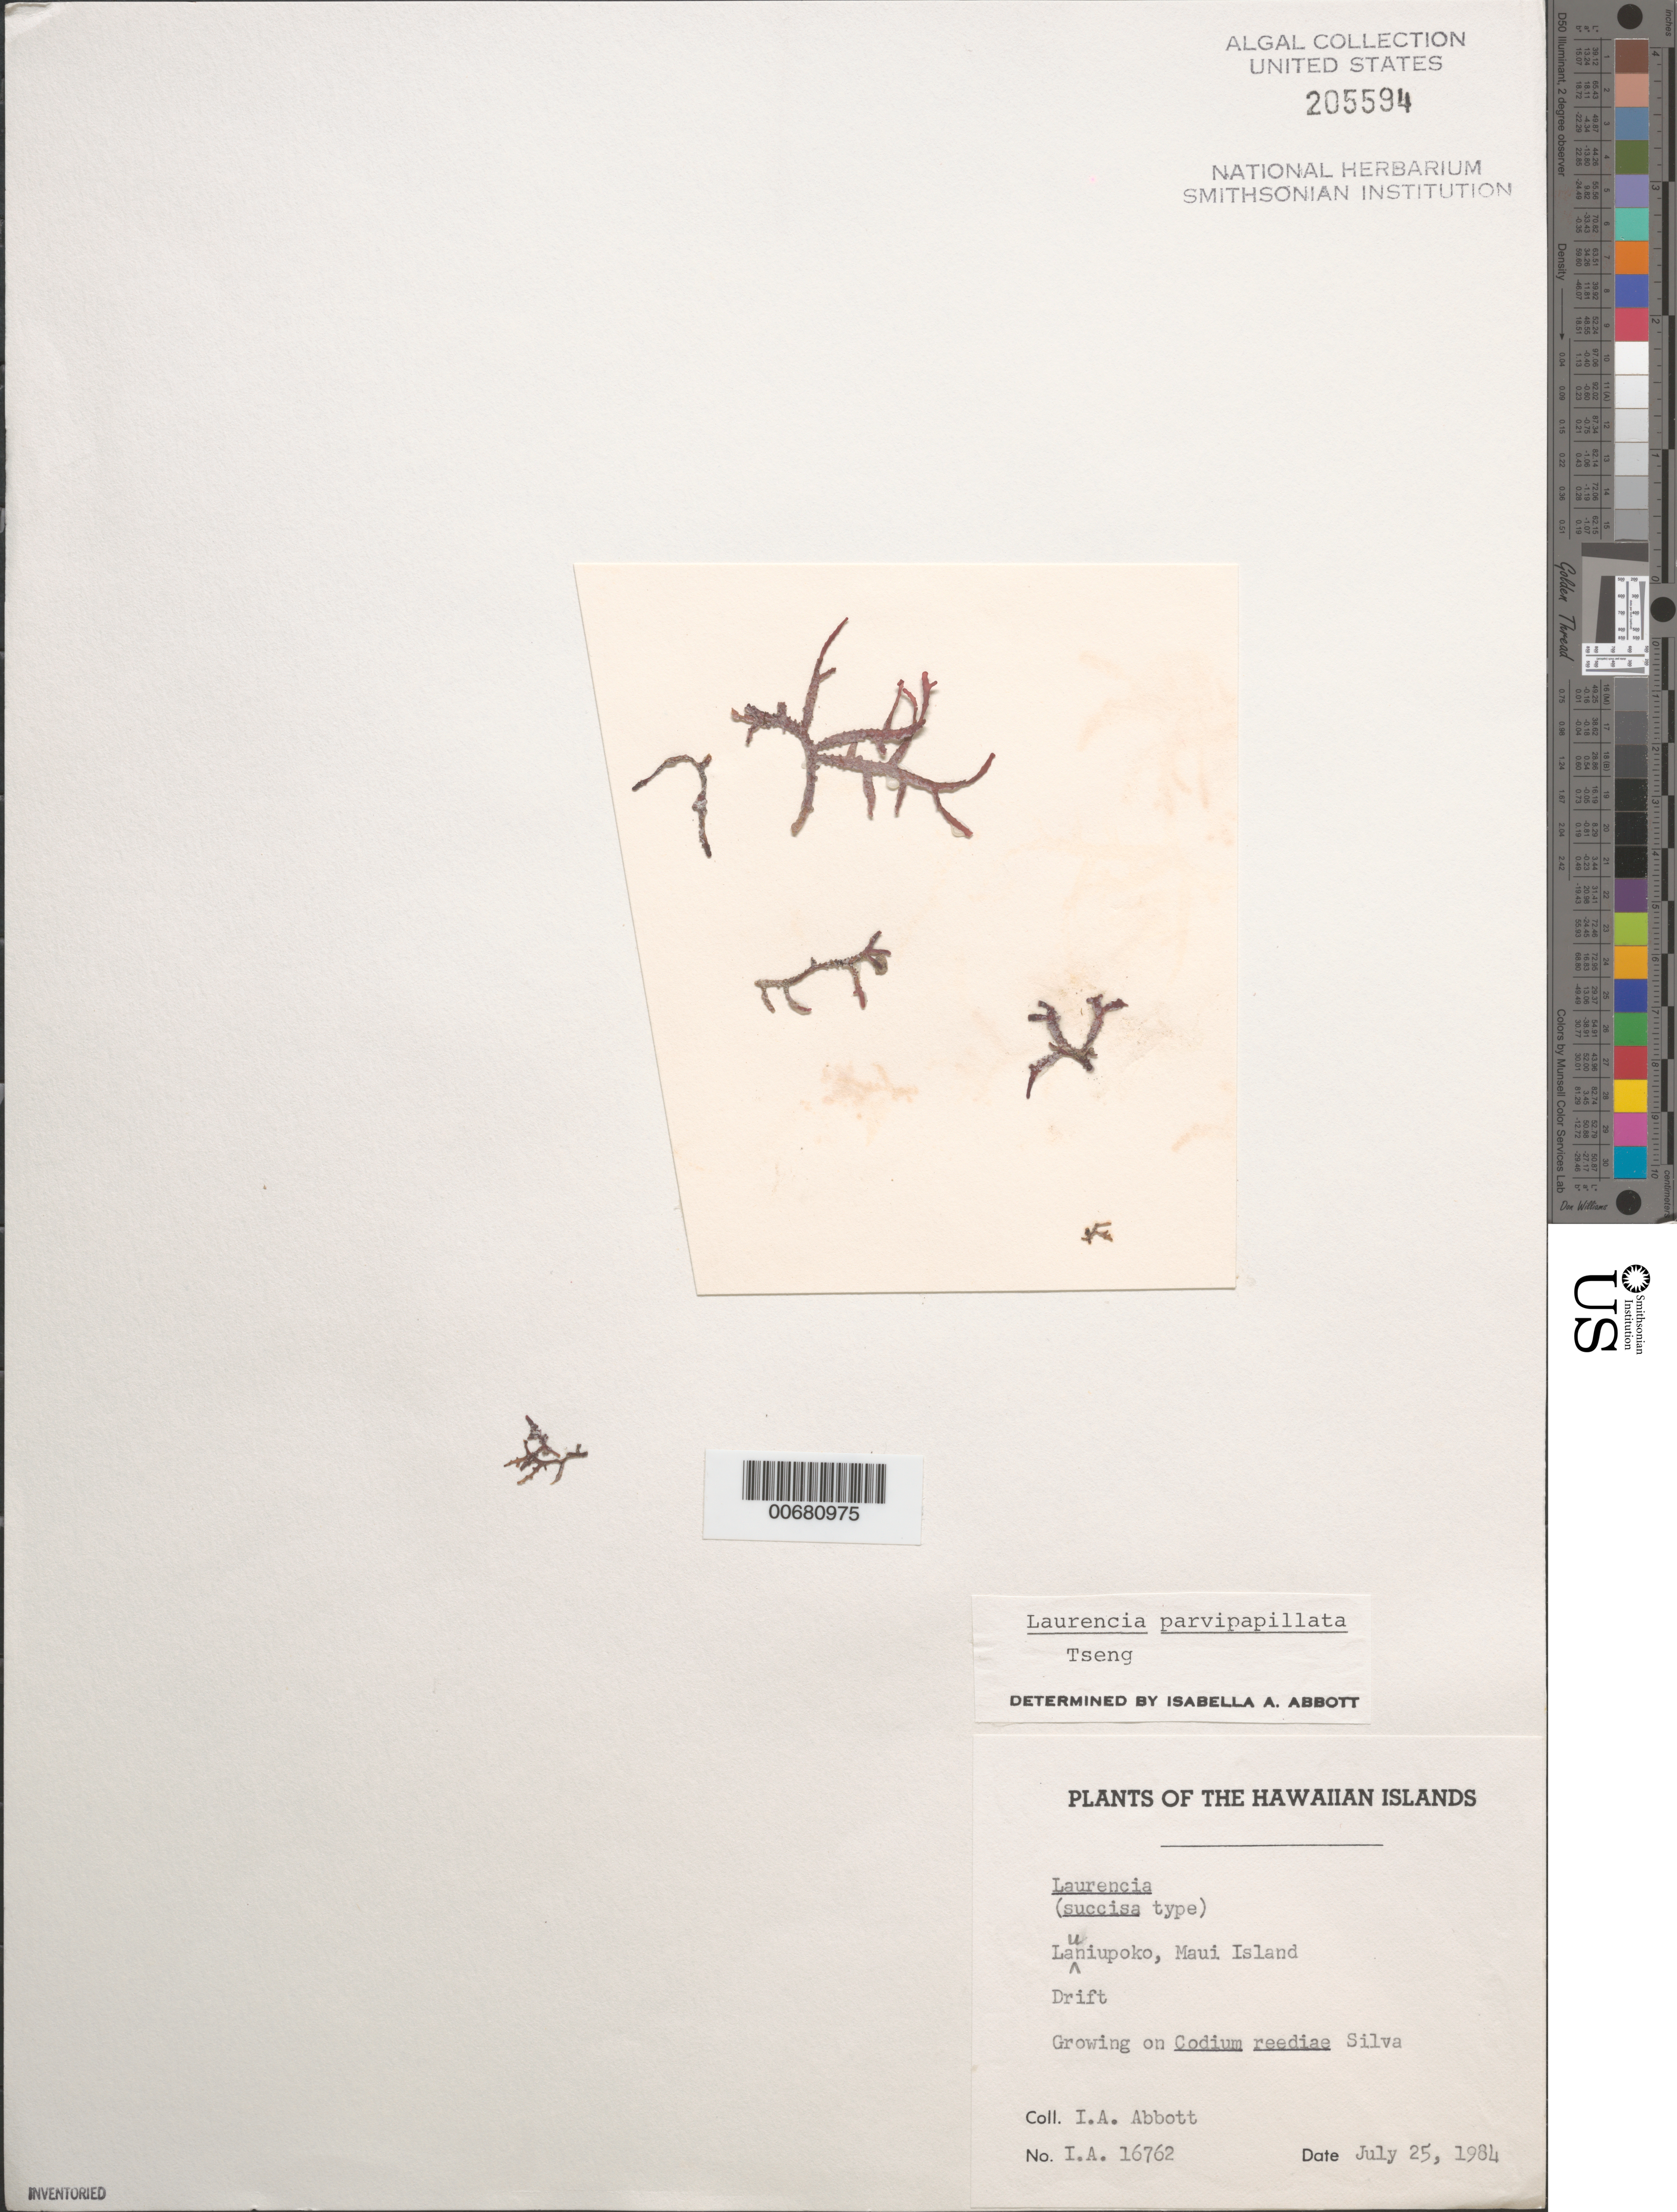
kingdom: Plantae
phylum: Rhodophyta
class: Florideophyceae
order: Ceramiales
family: Rhodomelaceae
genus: Chondrophycus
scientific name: Chondrophycus parvipapillatus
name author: (C.K. Tseng) Garbary & J.T. Harper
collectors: I. A. Abbott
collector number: IAA 16762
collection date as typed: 25 Jul 1984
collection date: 1984-07-25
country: United States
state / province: Hawaii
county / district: Maui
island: Maui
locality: Launiupoko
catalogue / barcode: US 205594